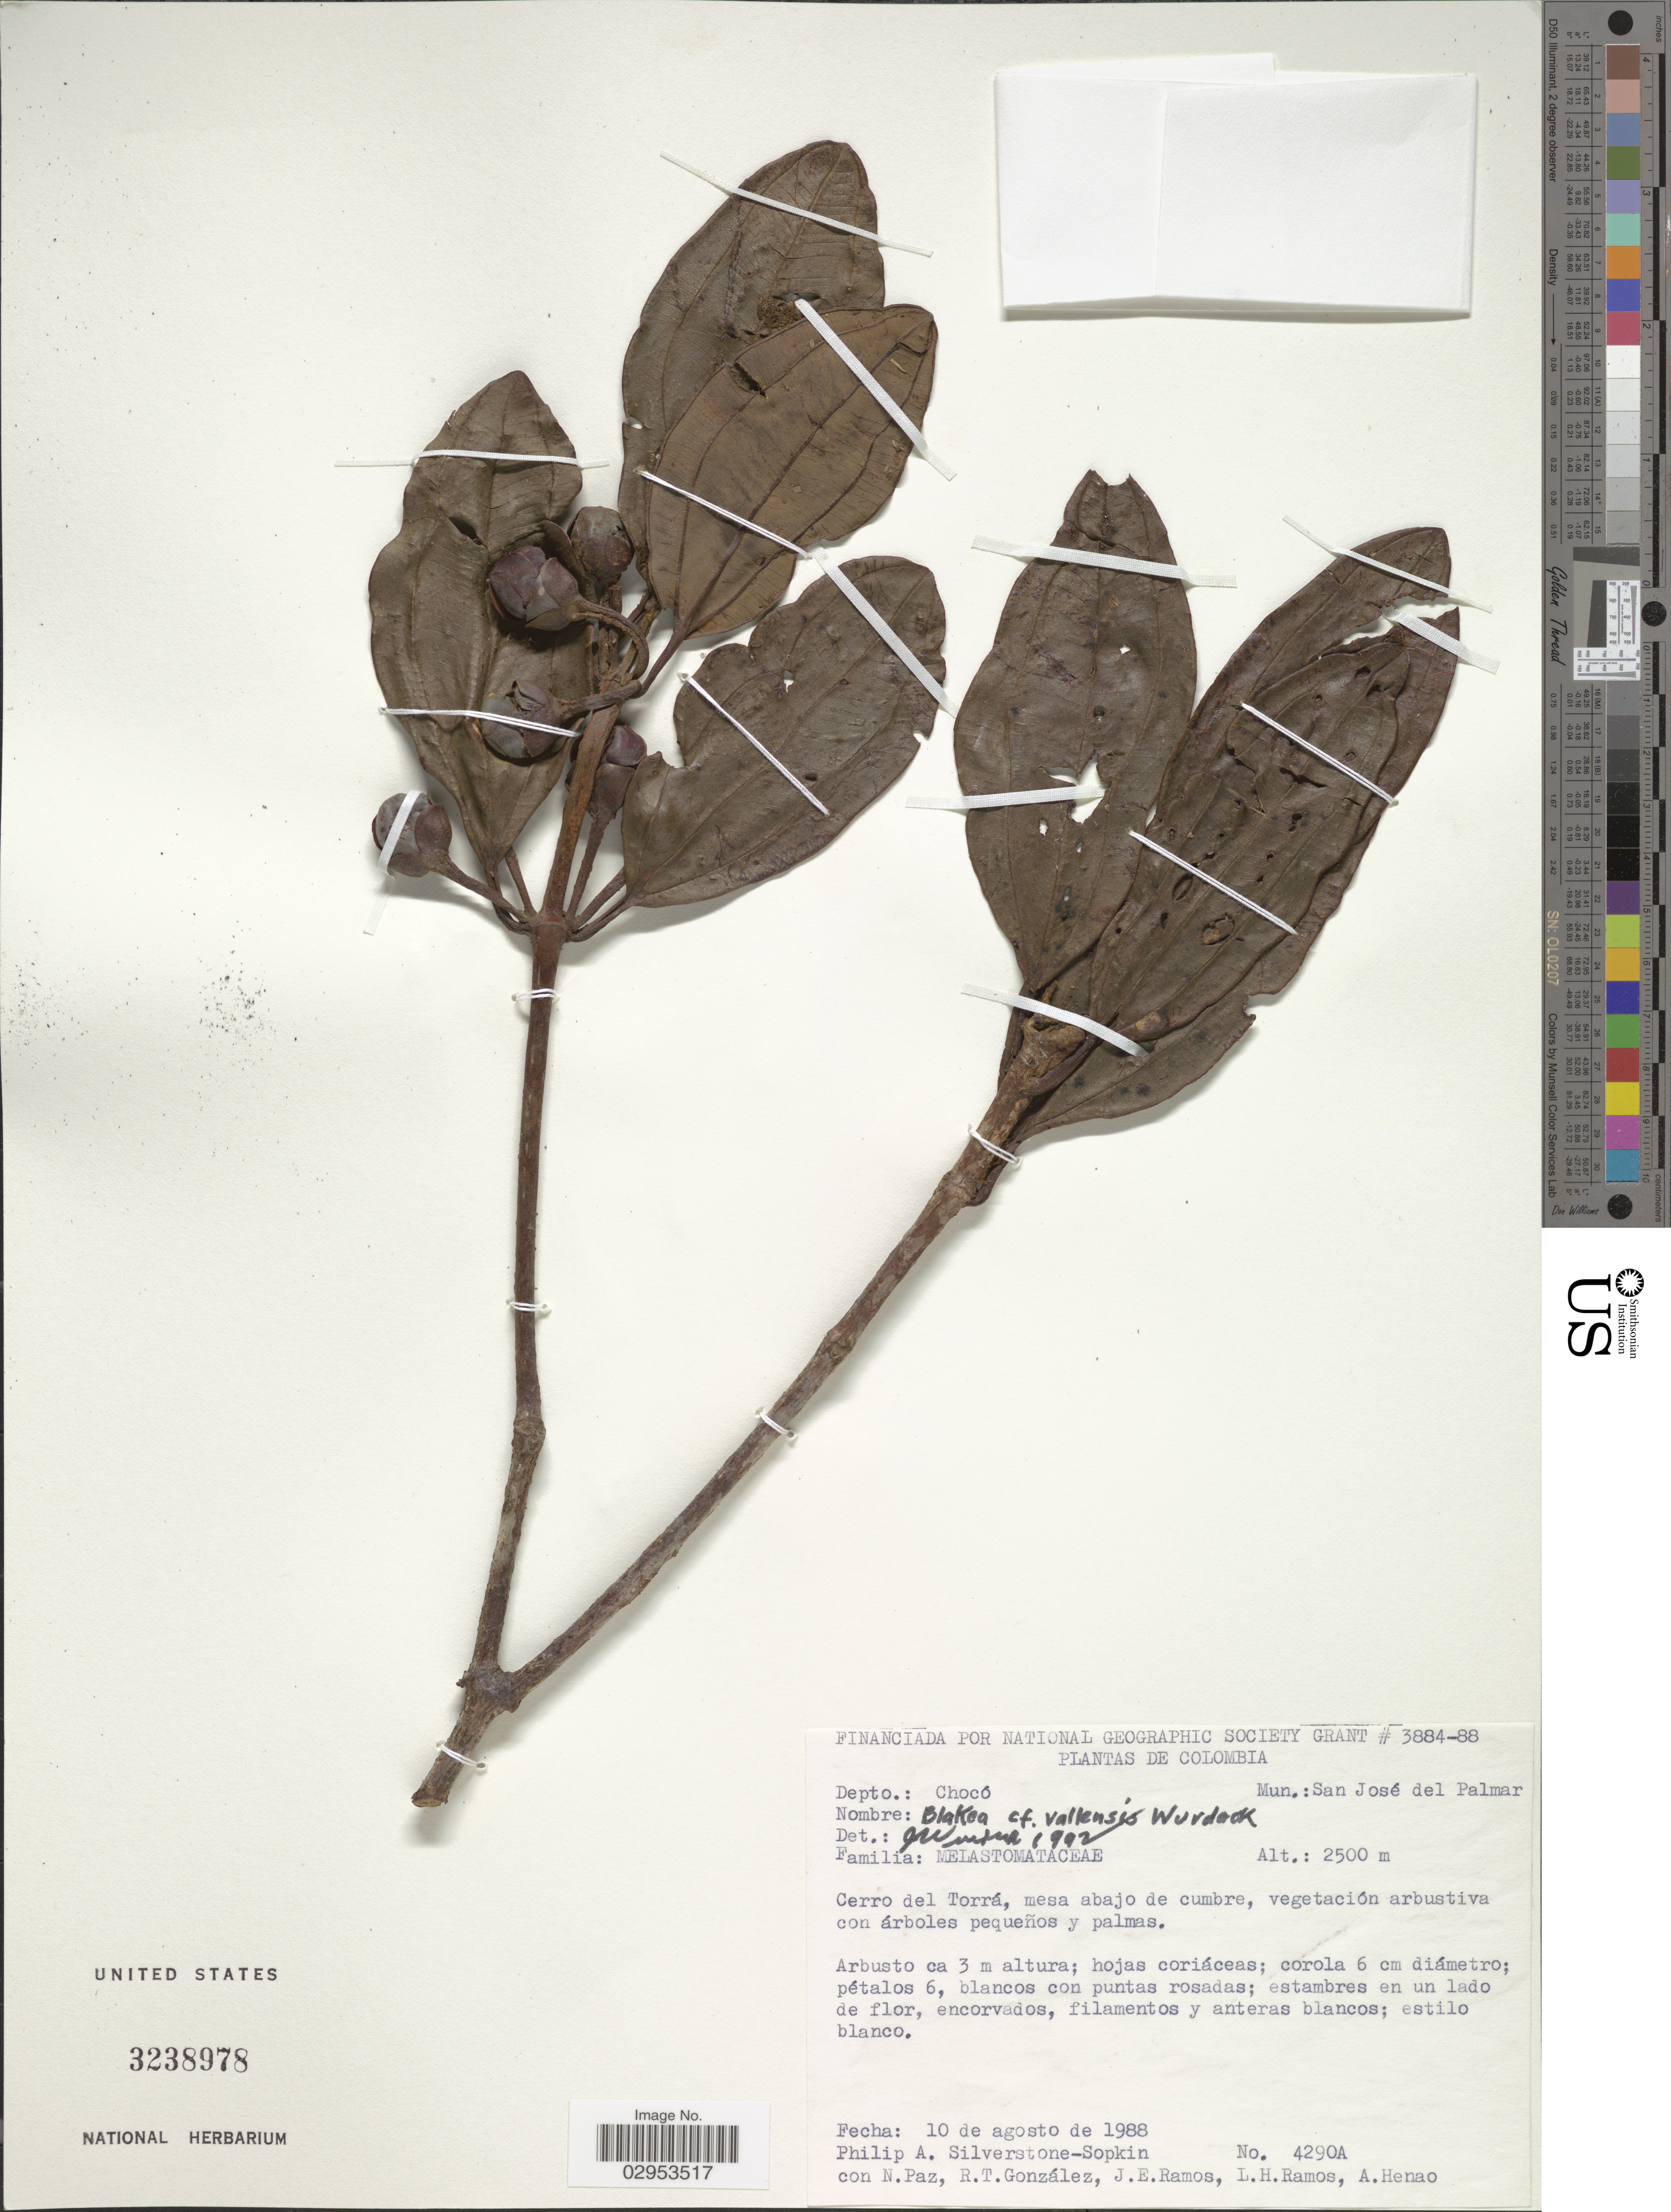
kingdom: Plantae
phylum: Tracheophyta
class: Magnoliopsida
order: Myrtales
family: Melastomataceae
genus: Blakea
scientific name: Blakea vallensis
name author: Wurdack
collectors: P. A. Silverstone-Sopkin, N. Paz, R. Gonzalez, J. E. Ramos & et al.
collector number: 4290A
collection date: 1988-08-10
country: Colombia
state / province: Chocó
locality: Depto.: Chocó. Mun.: San José del Palmar. Cerro del Torrá.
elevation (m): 2500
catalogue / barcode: US 3238978